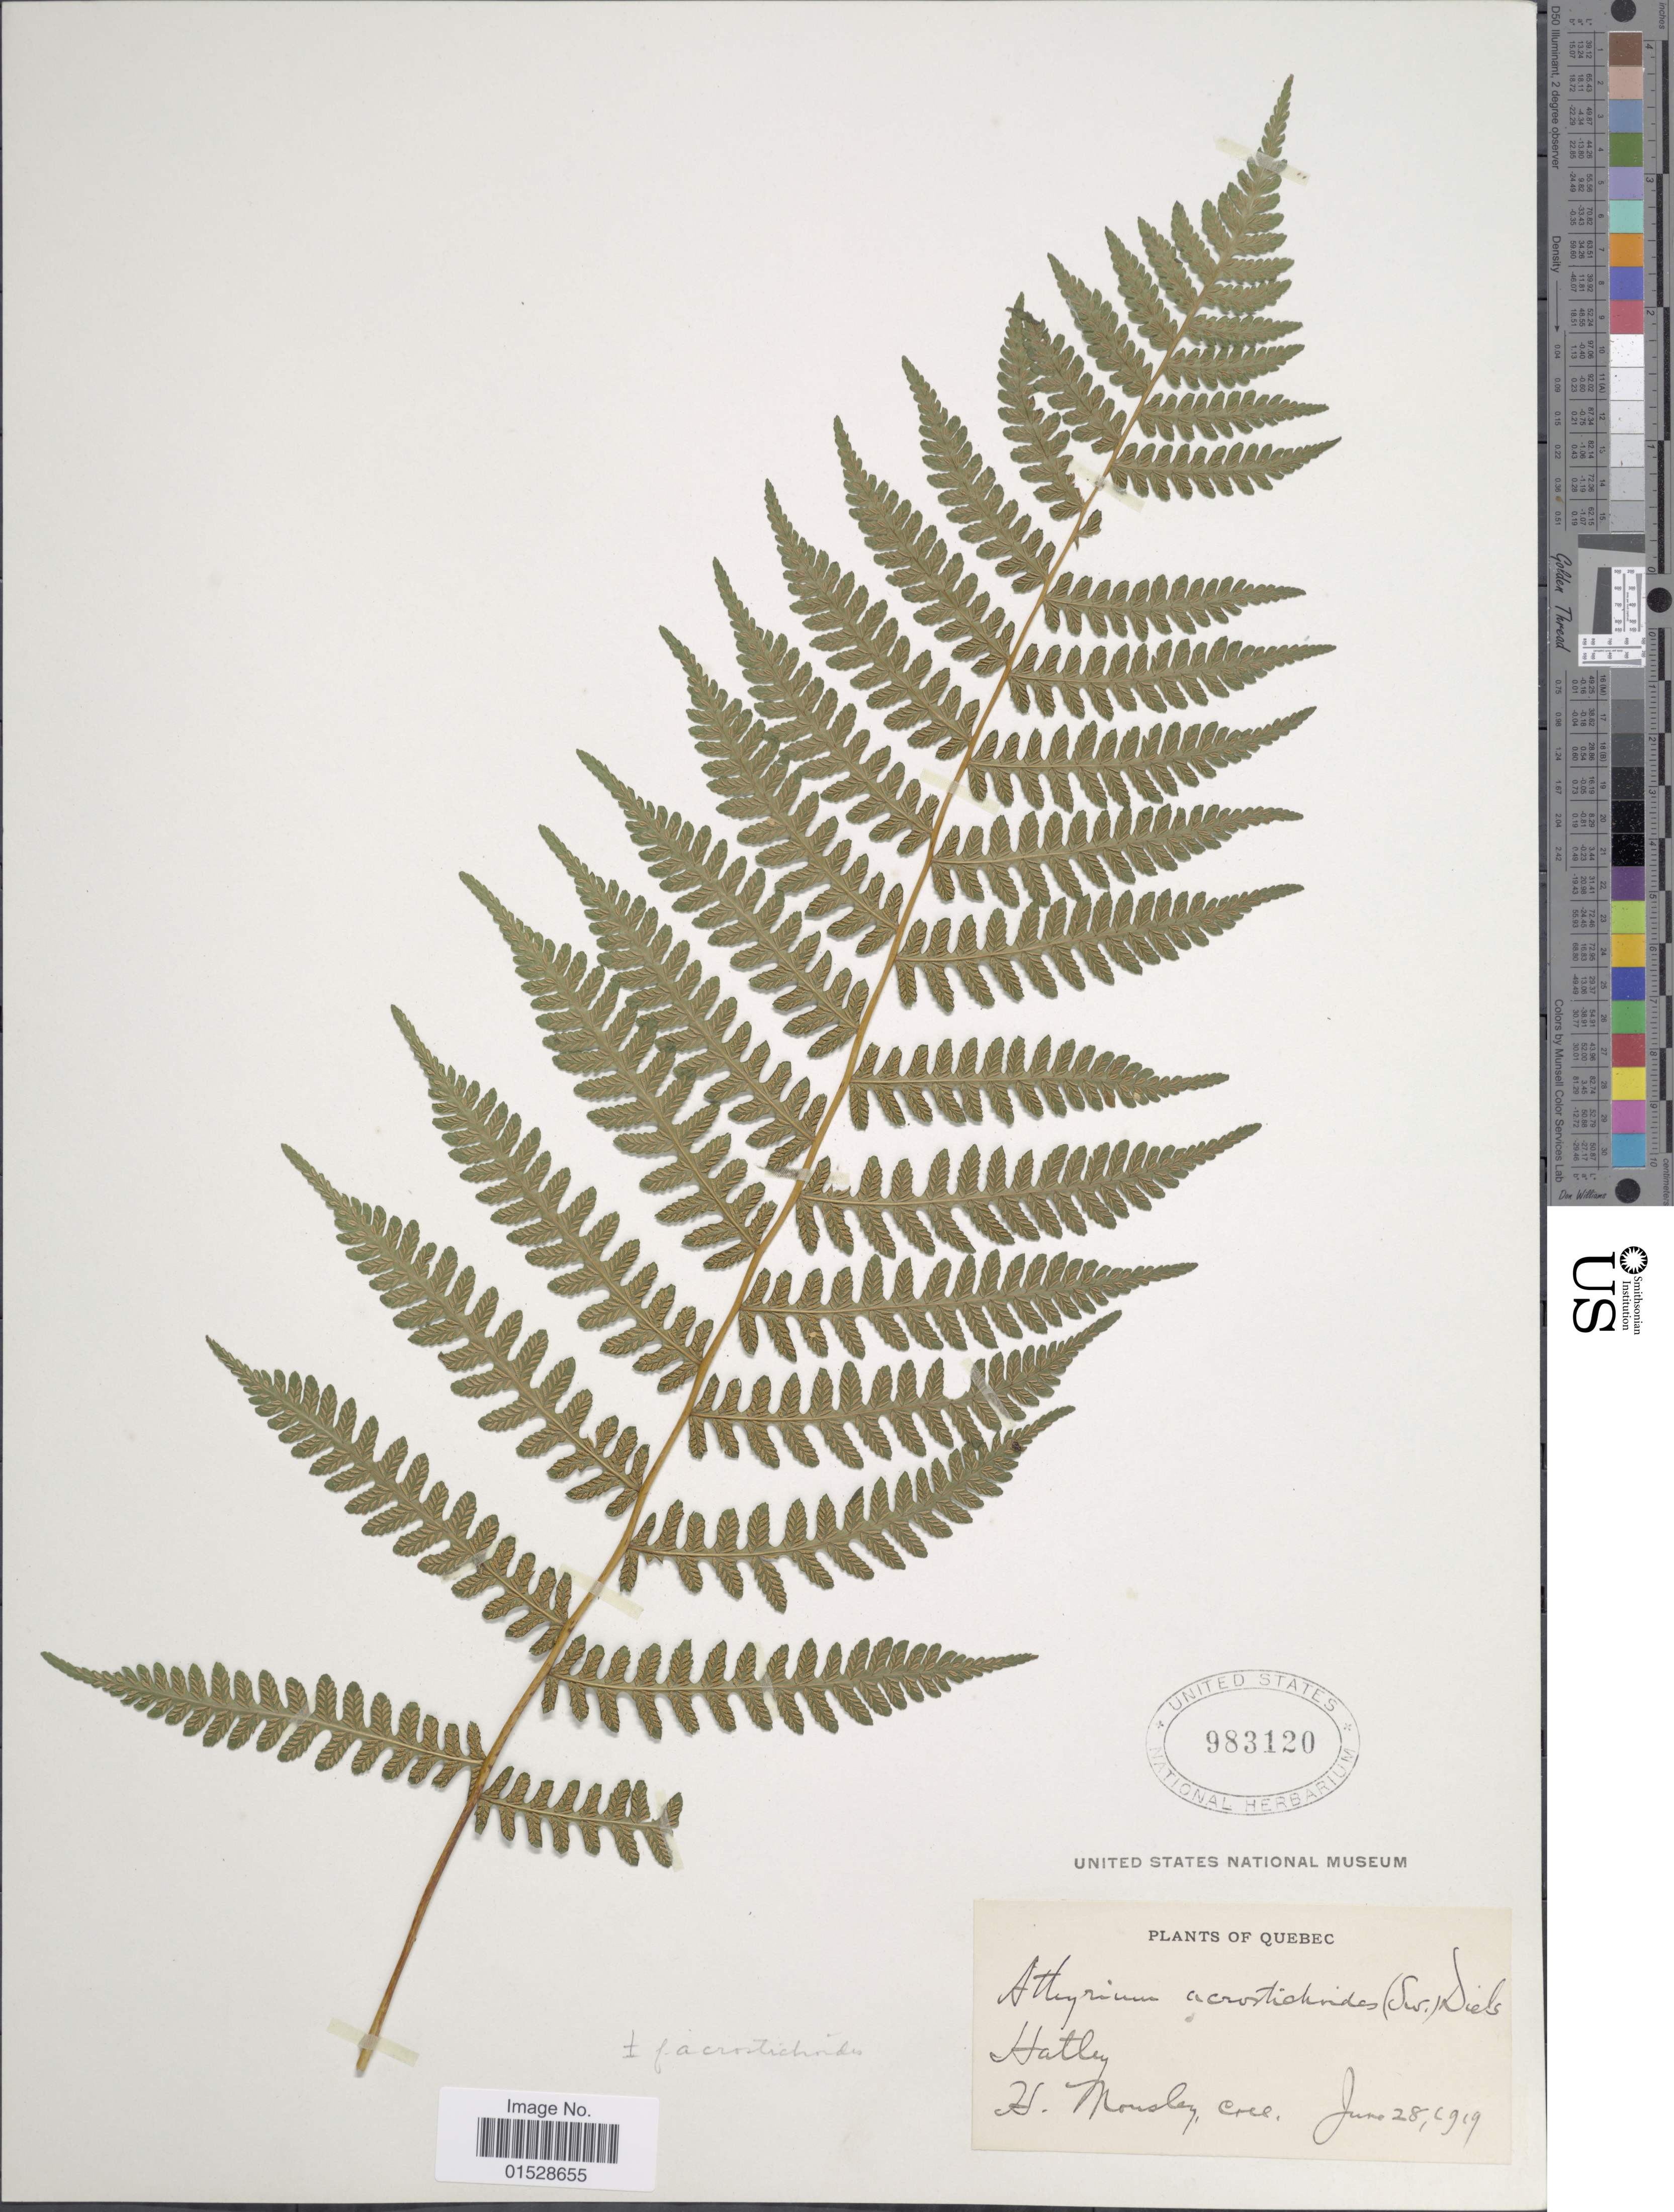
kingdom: Plantae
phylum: Tracheophyta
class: Polypodiopsida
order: Polypodiales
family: Athyriaceae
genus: Deparia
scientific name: Deparia acrostichoides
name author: (Sw.) M. Kato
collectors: H. Mousley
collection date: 1919-06-28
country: Canada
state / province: Quebec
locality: Hatley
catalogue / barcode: US 983120